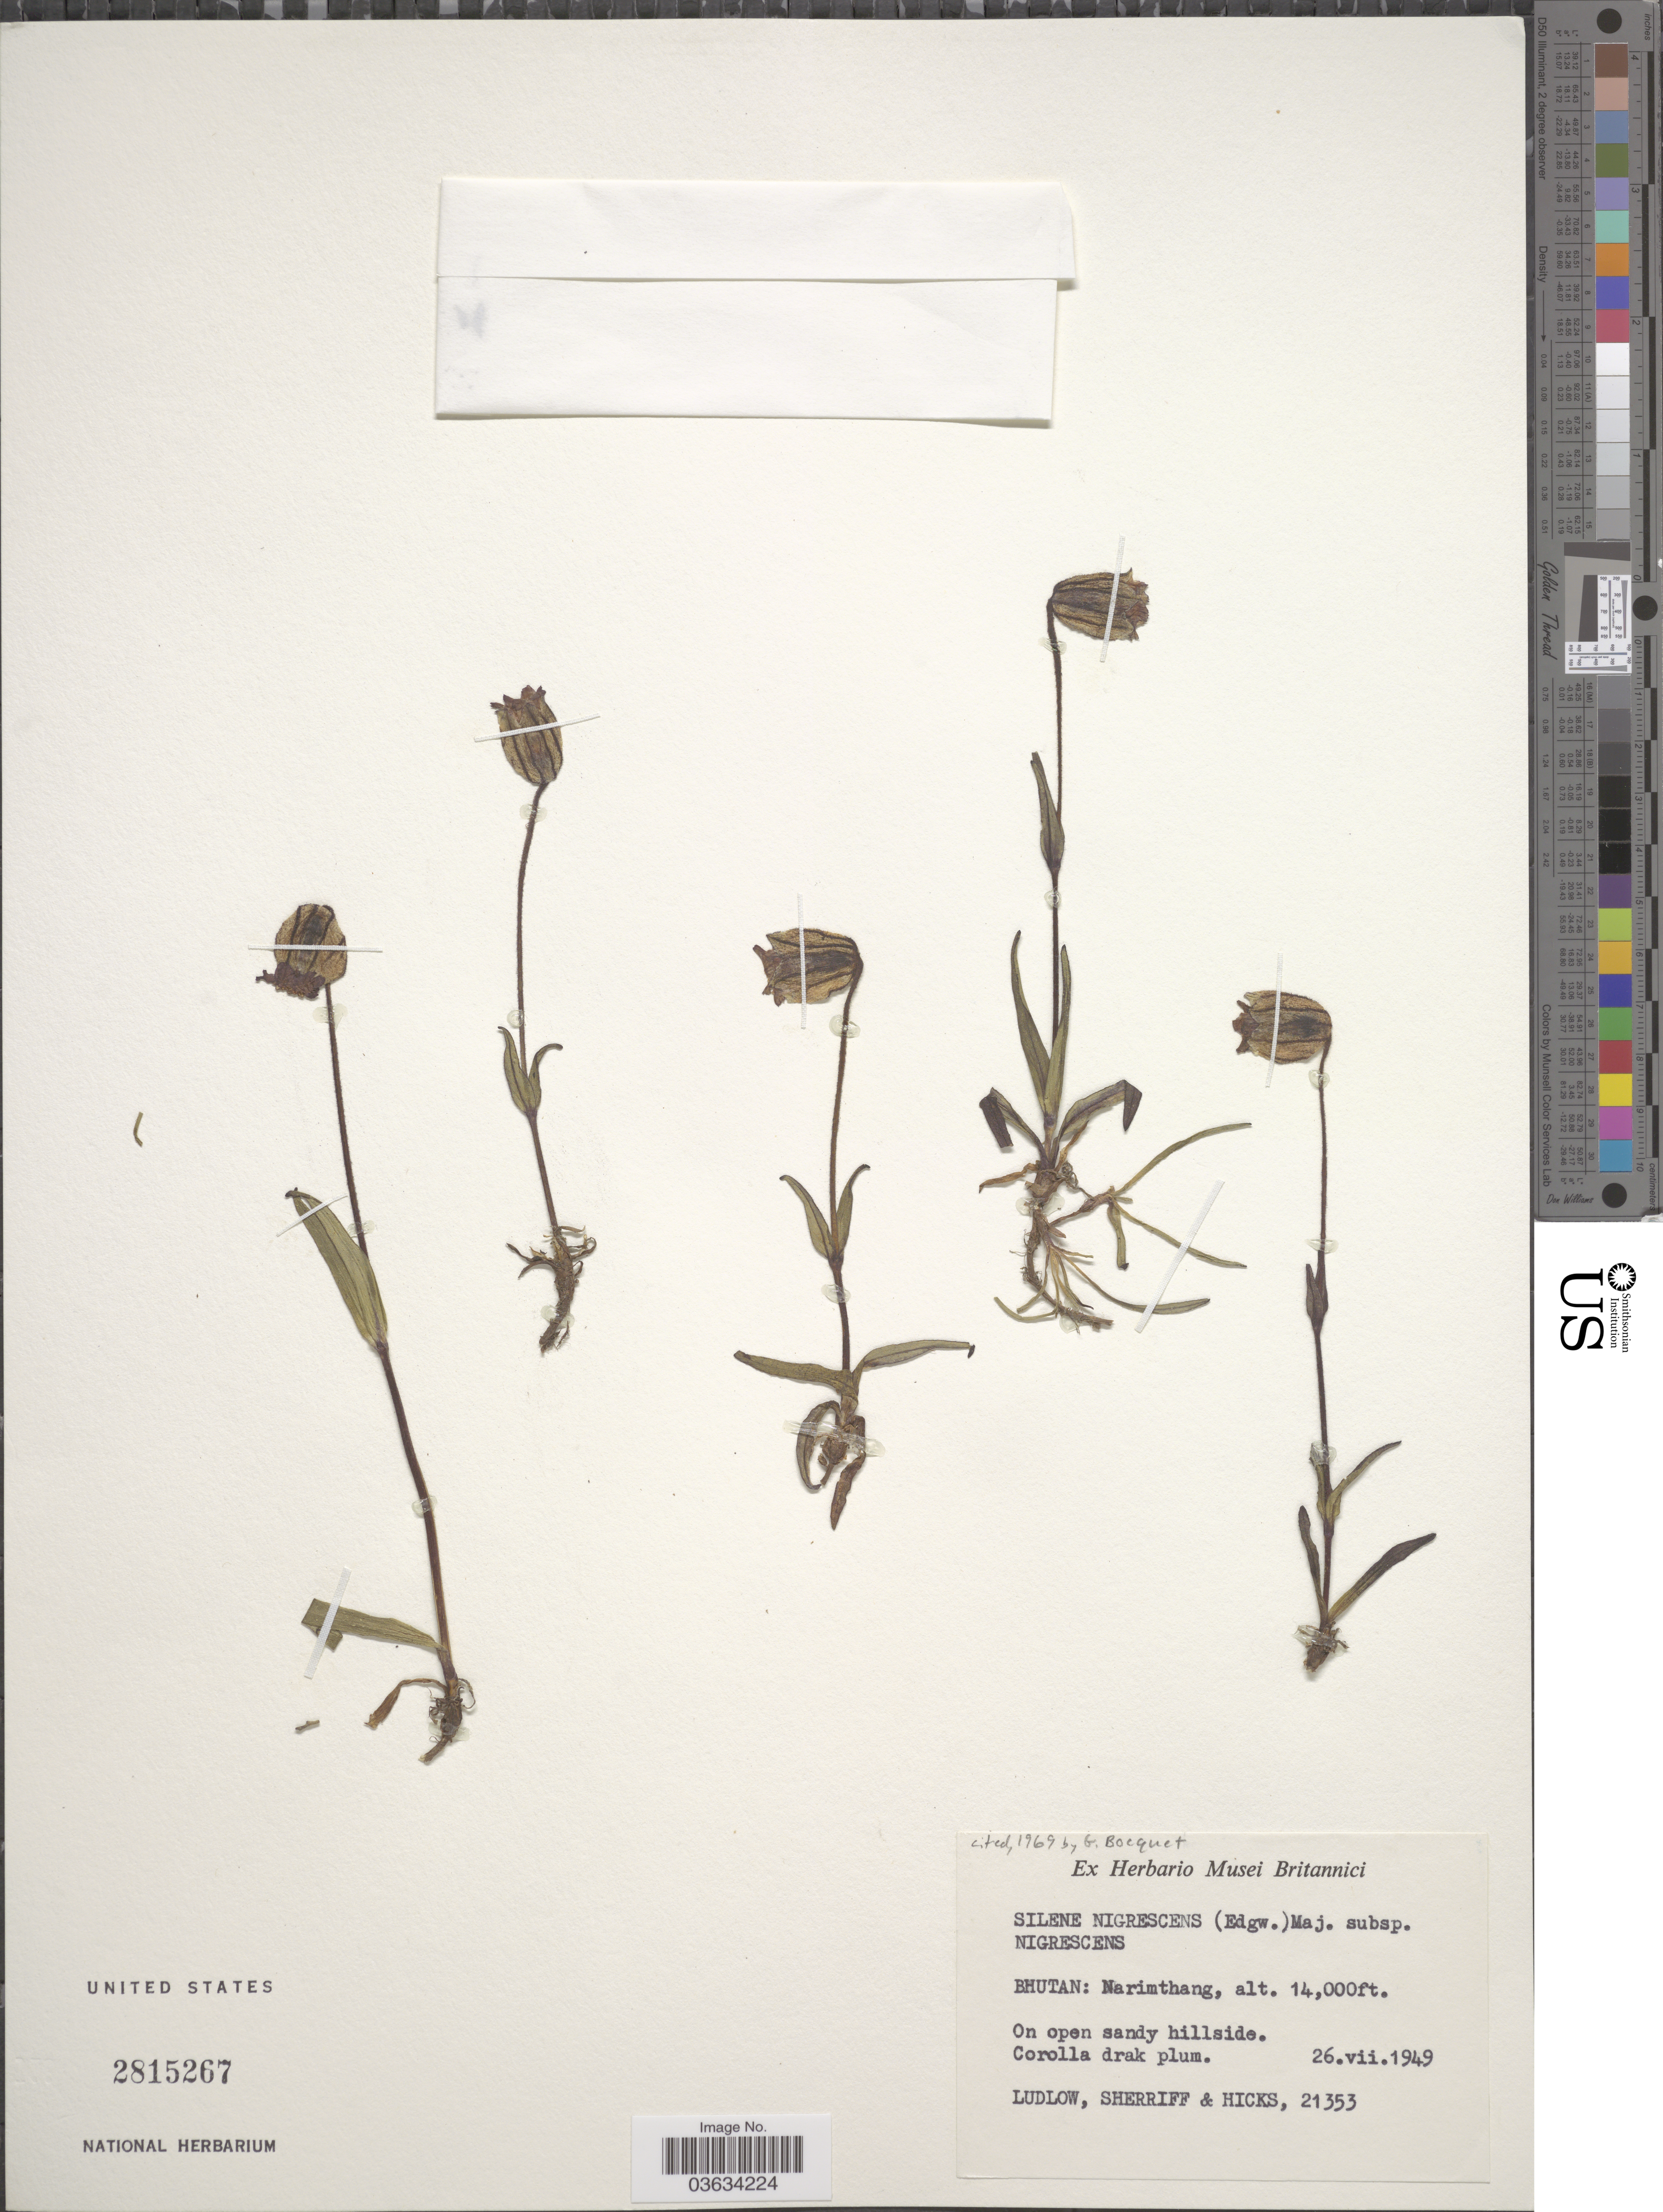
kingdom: Plantae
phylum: Tracheophyta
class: Magnoliopsida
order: Caryophyllales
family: Caryophyllaceae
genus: Silene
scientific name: Silene nigrescens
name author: (Edgew.) Majumdar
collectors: -. Ludlow, Sherriff & -. Hicks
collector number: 21353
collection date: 1949-07-26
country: Bhutan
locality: Bhutan: Narimthang.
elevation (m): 4267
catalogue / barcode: US 2815267